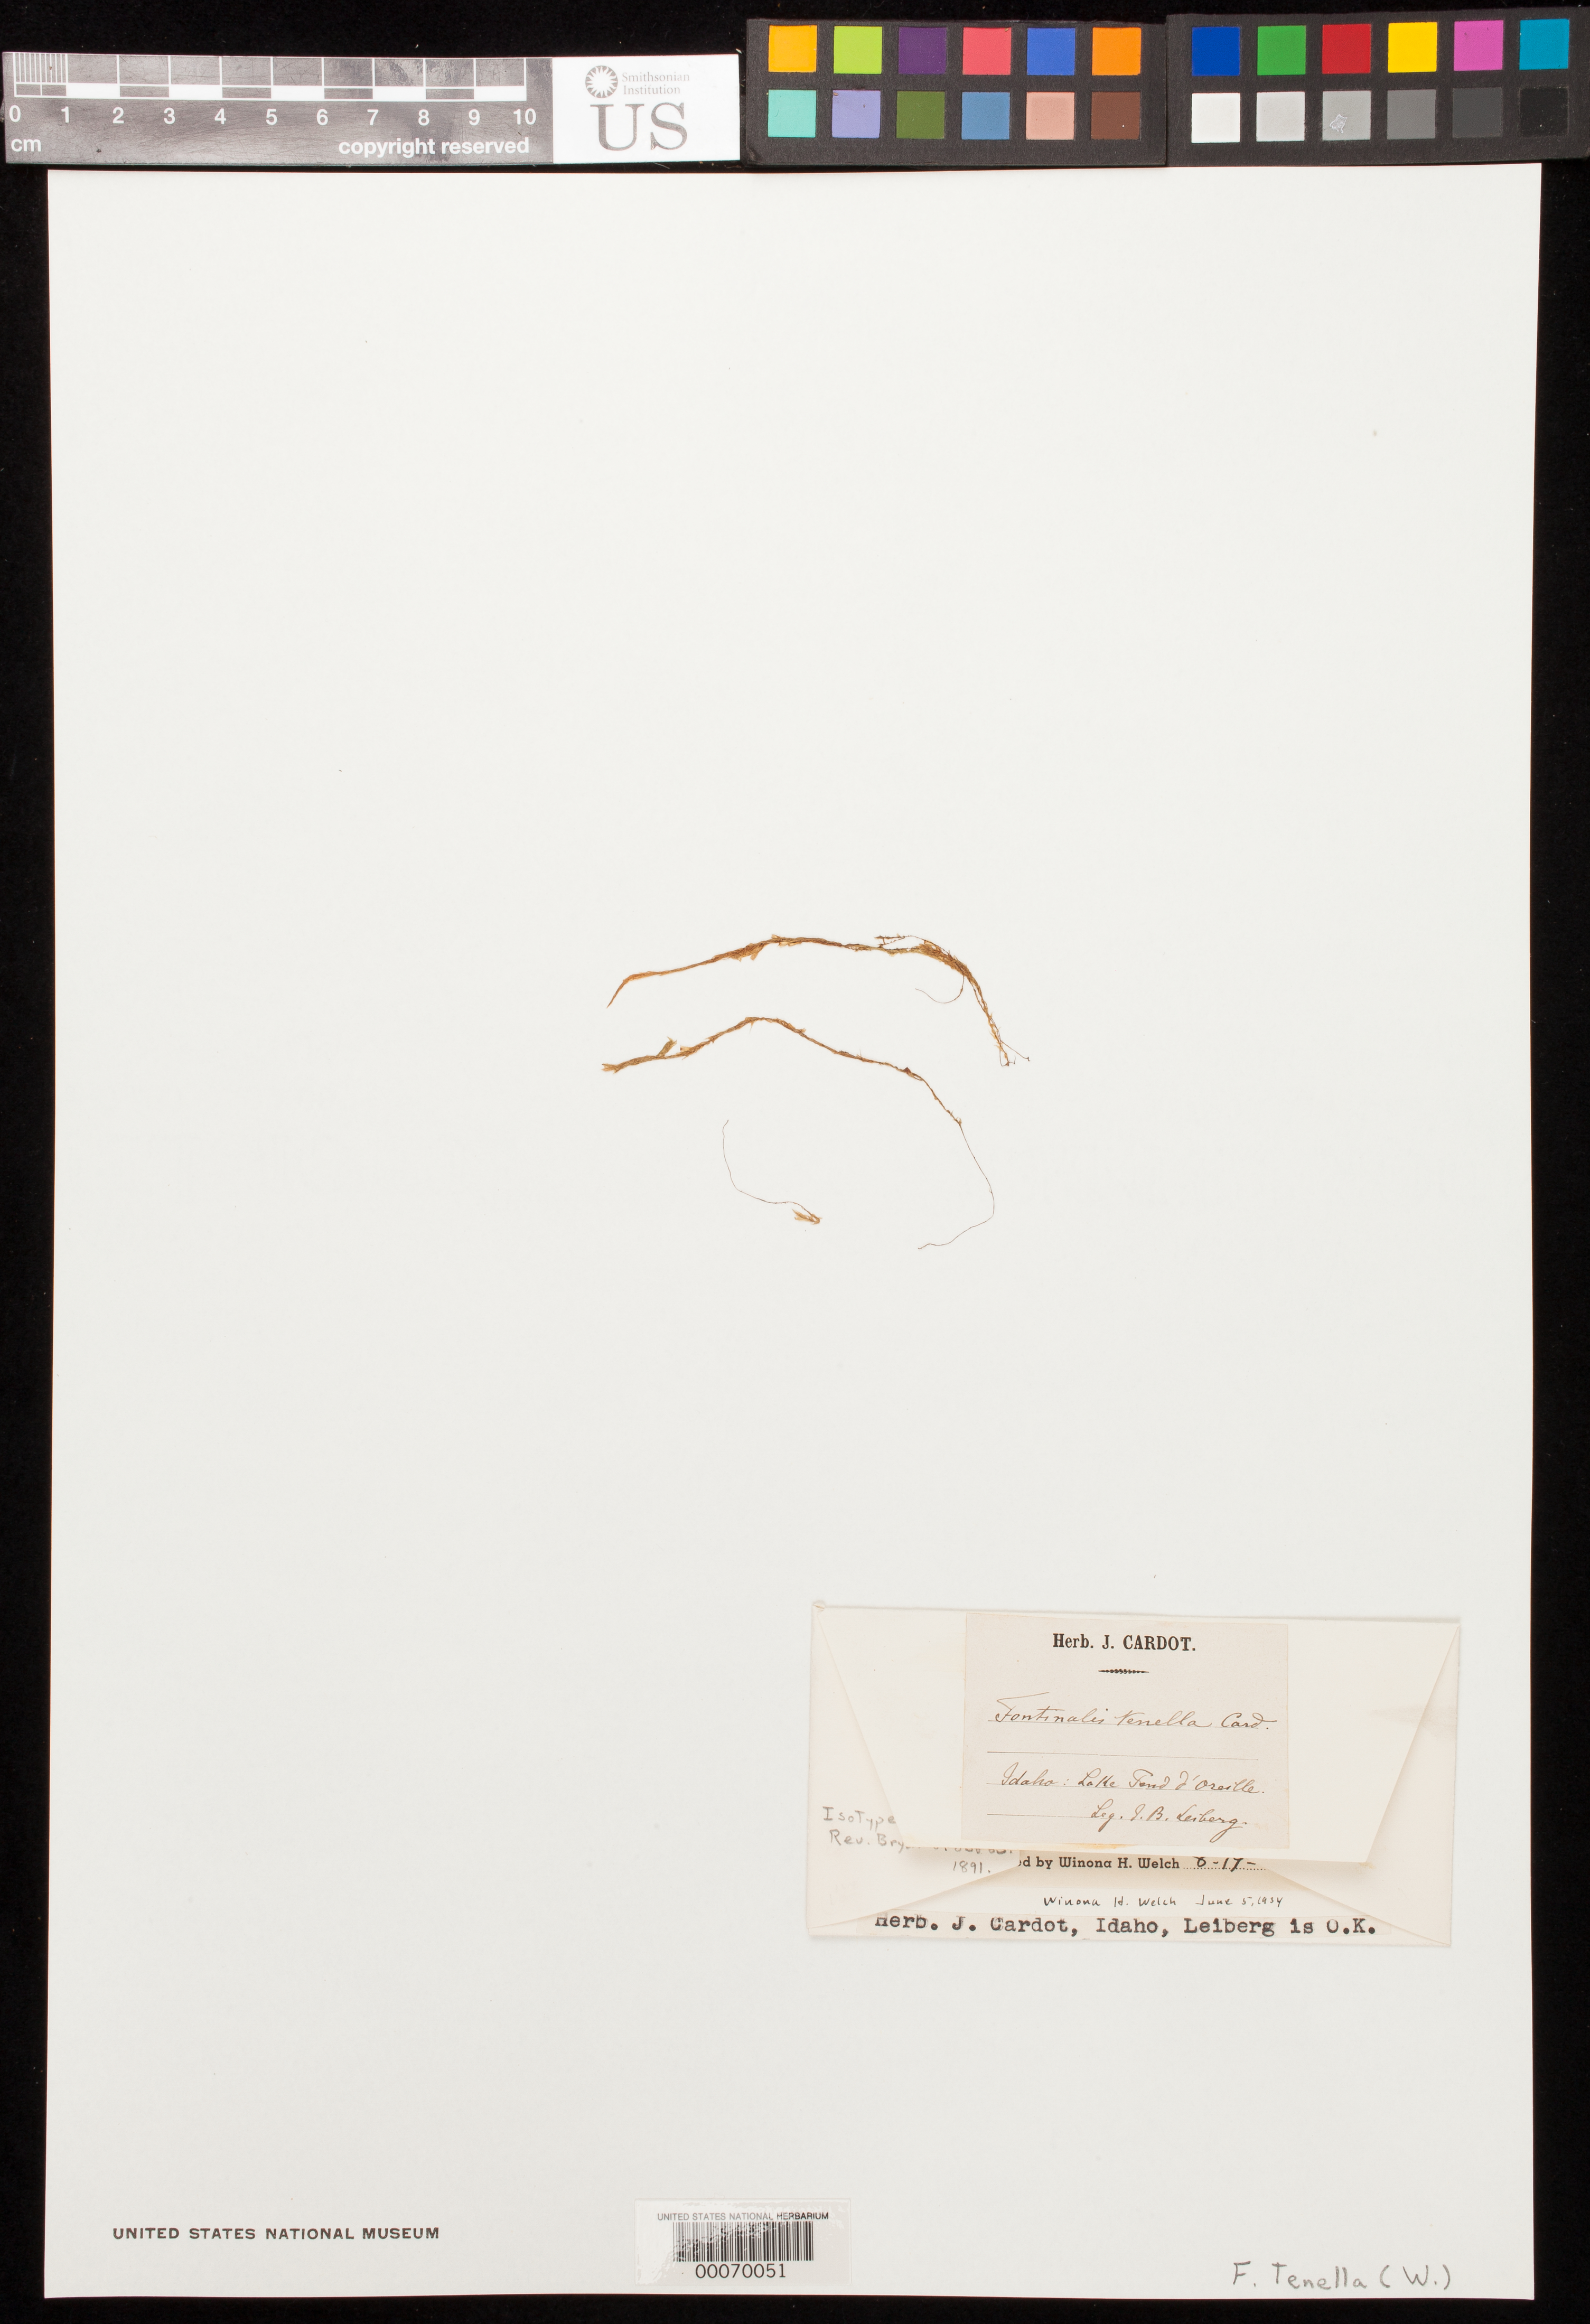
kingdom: Plantae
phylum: Bryophyta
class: Bryopsida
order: Hypnales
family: Fontinalaceae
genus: Fontinalis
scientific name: Fontinalis tenella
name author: Cardot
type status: Isotype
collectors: J. Leiberg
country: United States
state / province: Idaho